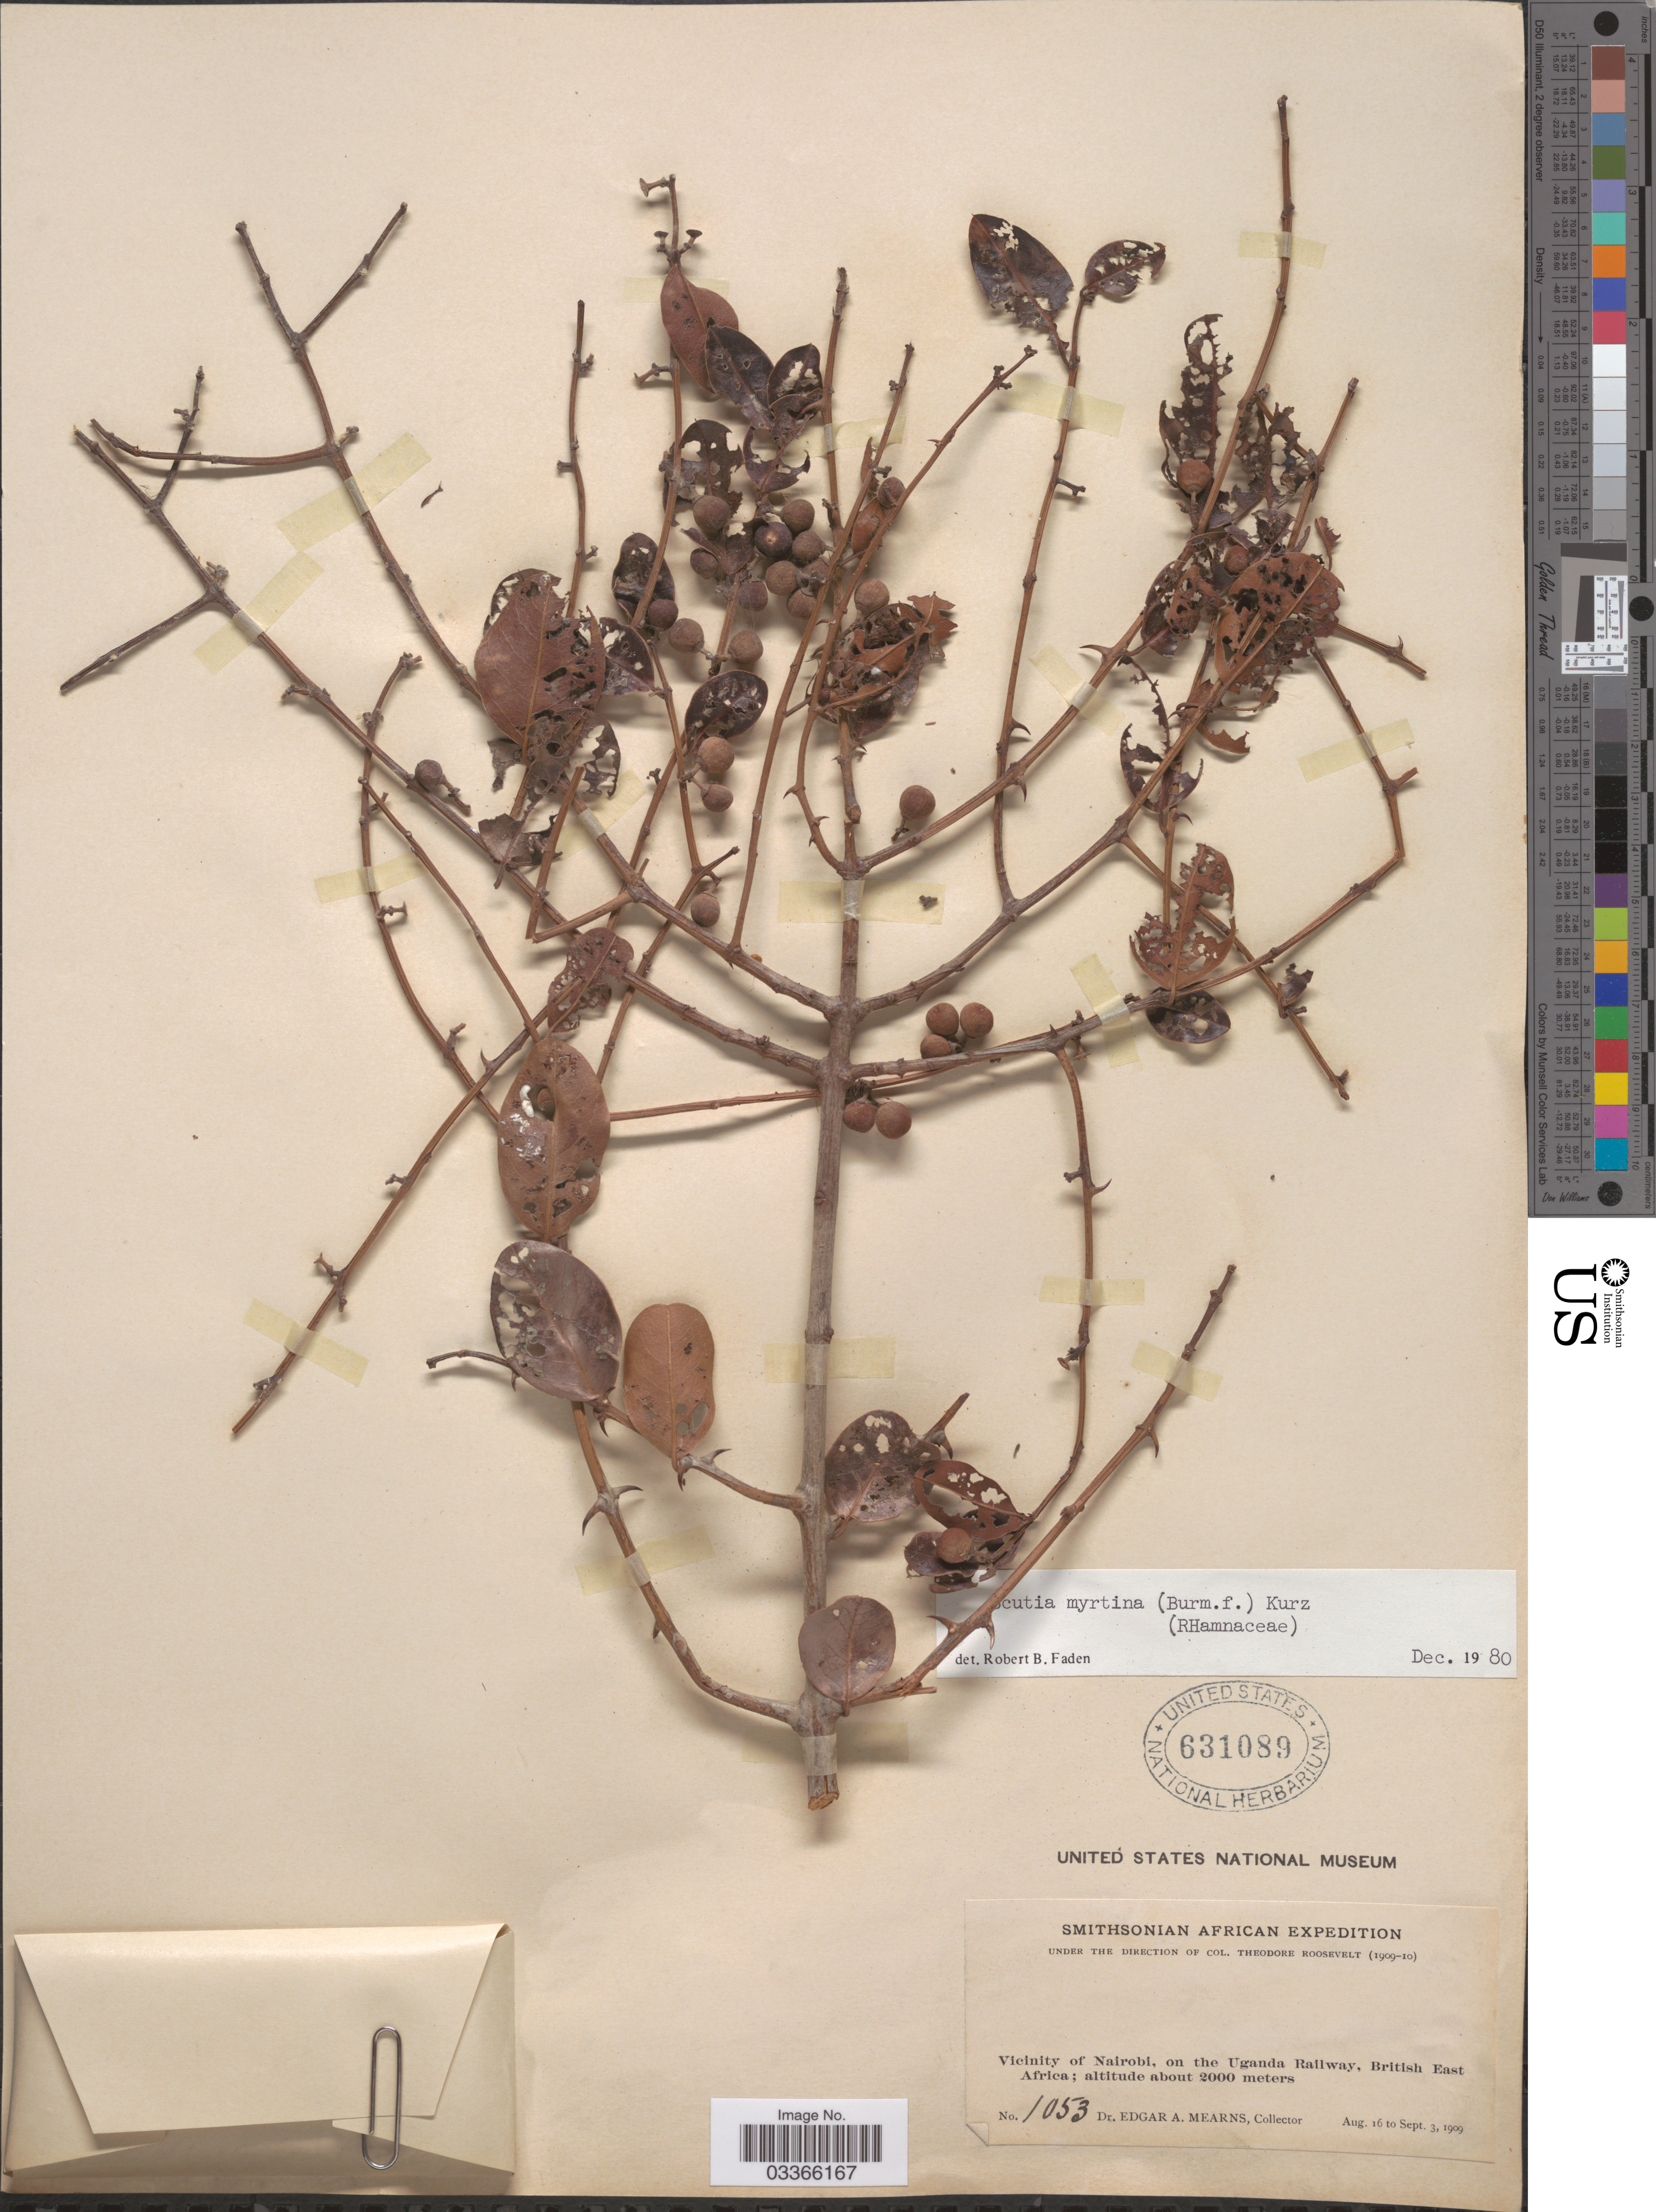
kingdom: Plantae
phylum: Tracheophyta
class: Magnoliopsida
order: Rosales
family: Rhamnaceae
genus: Scutia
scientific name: Scutia myrtina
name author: (Burm. f.) Kurz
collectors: E. A. Mearns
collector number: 1053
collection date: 1909-08-16/1909-09-03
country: Kenya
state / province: Nairobi Area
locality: Vicinity of Nairobi, on the Uganda Railway, British East Africa.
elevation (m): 2000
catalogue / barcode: US 631089